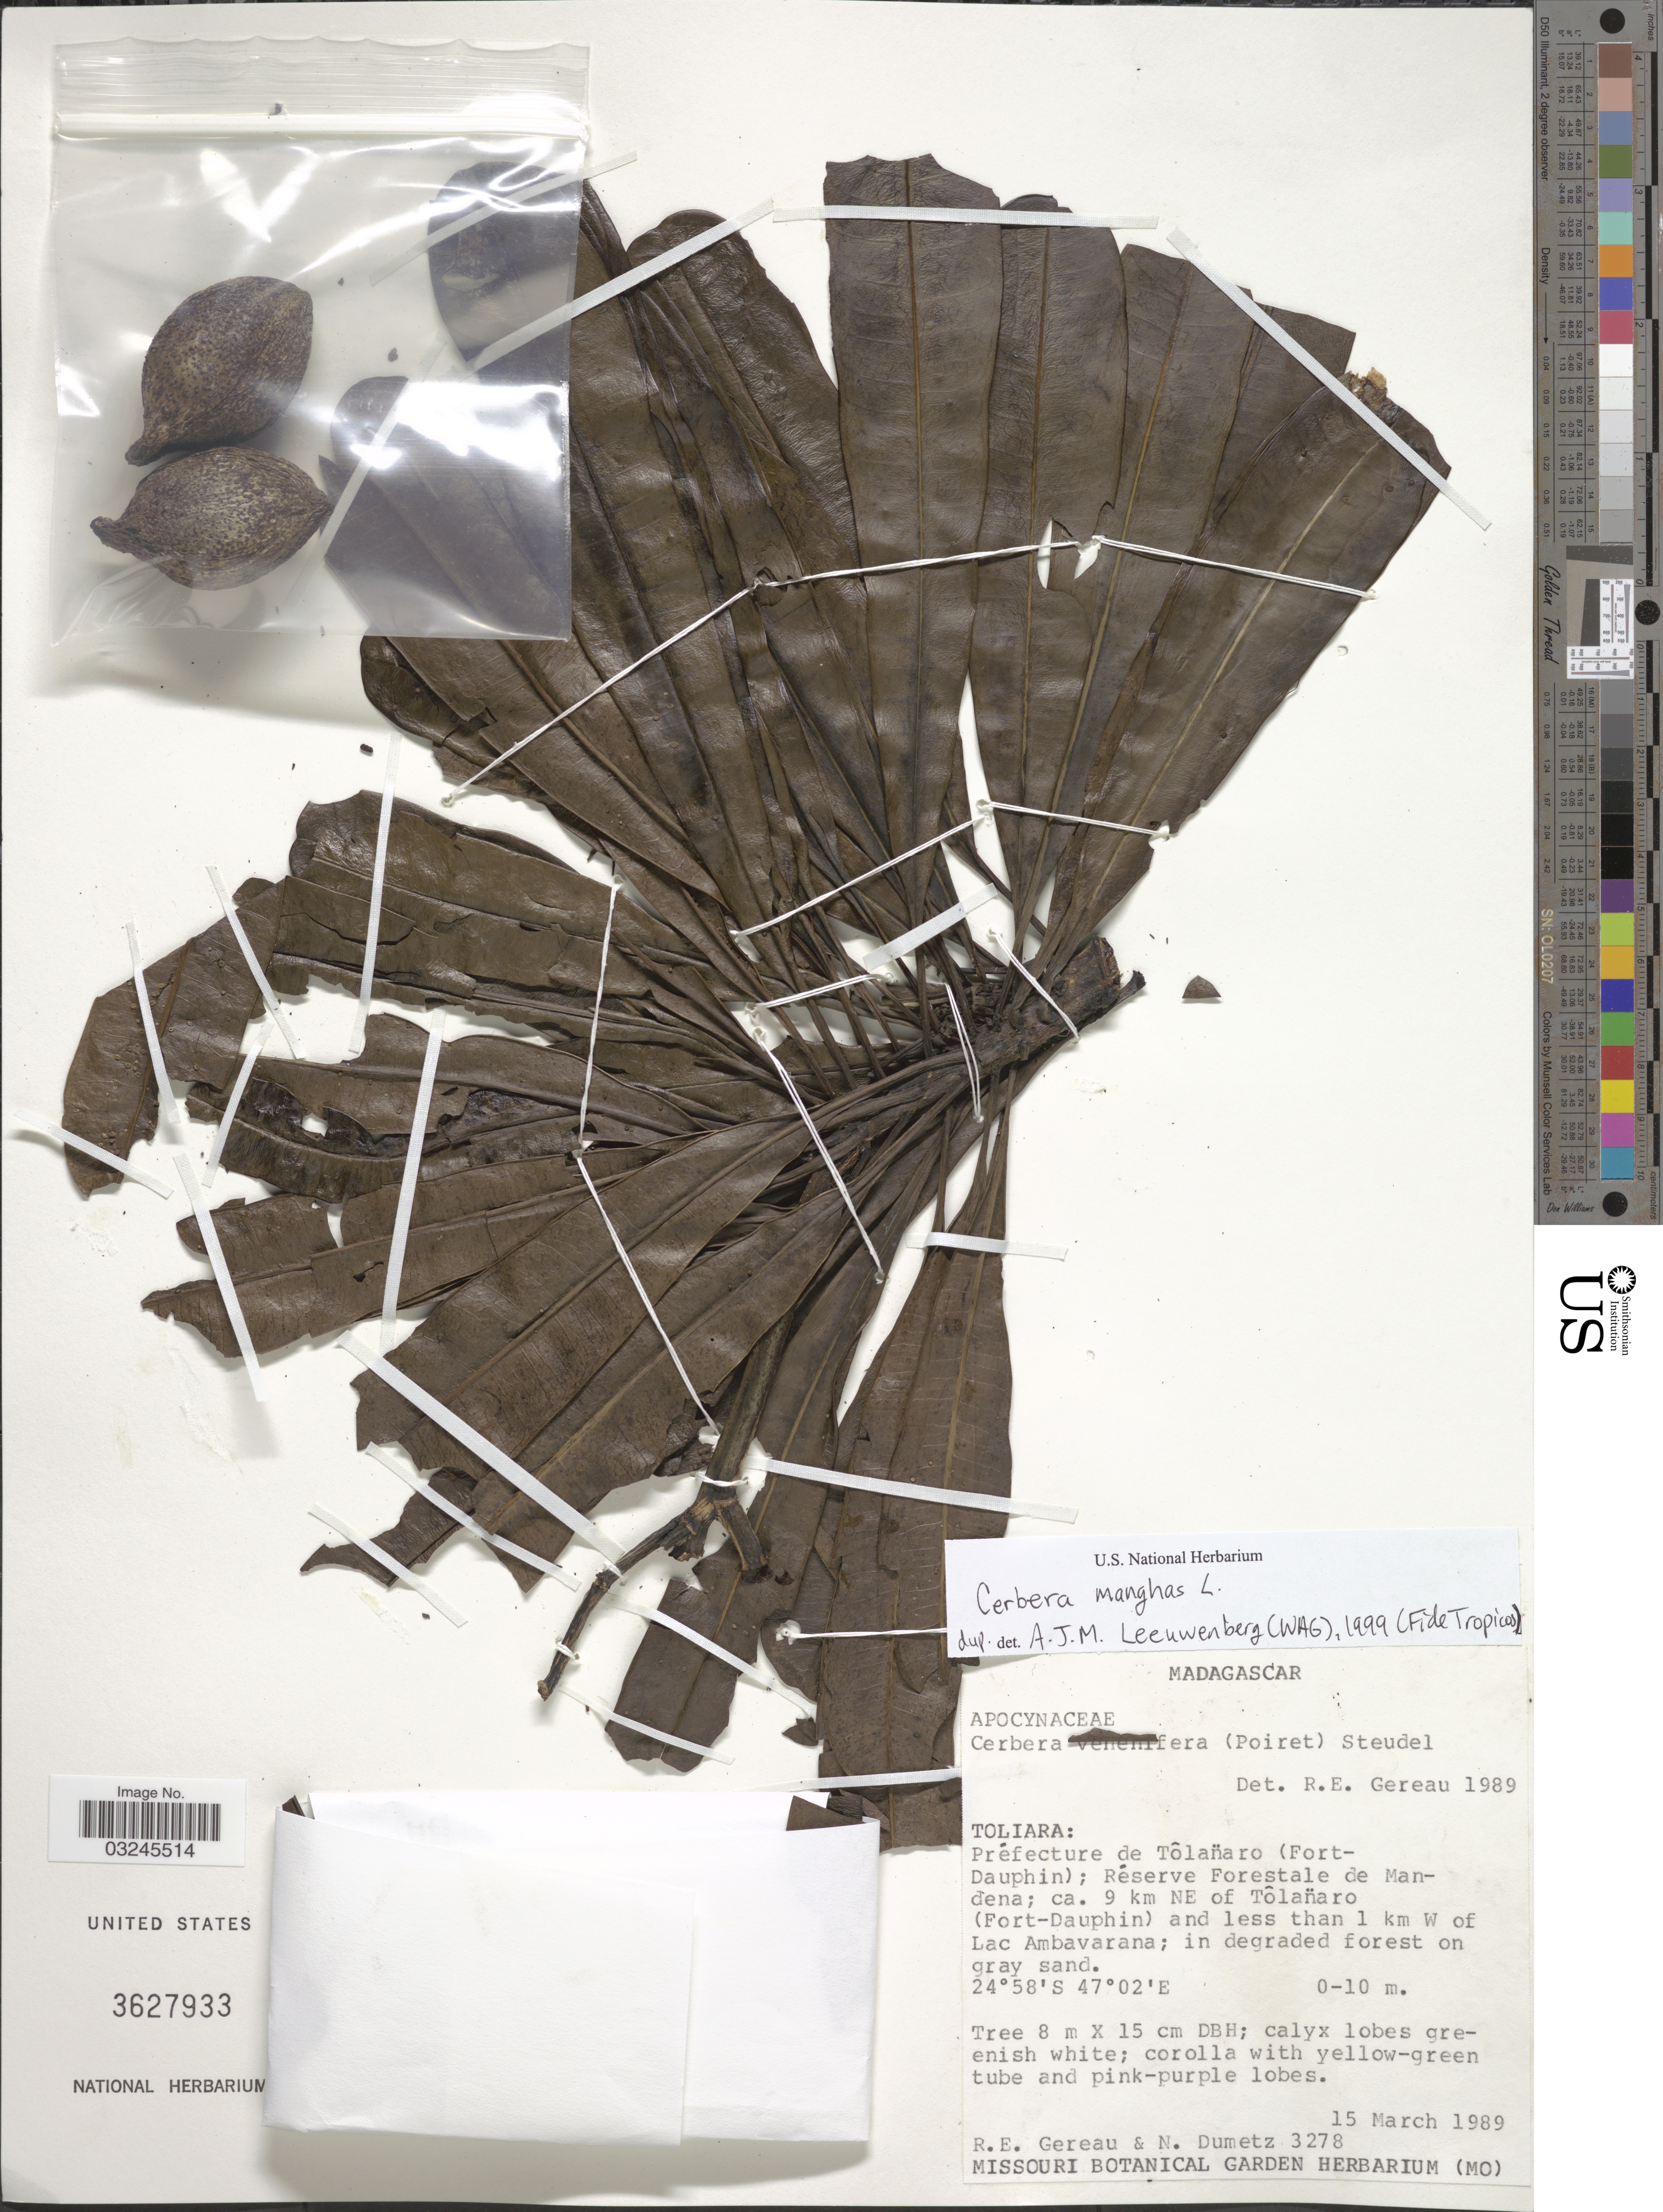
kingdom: Plantae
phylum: Tracheophyta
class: Magnoliopsida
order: Gentianales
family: Apocynaceae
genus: Cerbera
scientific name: Cerbera manghas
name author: L.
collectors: R. Gereau & N. Dumetz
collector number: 3278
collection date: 1989-03-15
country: Madagascar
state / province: Anosy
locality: Préfecture de Tôlanaro (Fort-Dauphin); Réserve Forestale de Mandena; ca. 9 km NE of Tôlanaro (Fort Dauphin) and less than 1 km W of Lac Ambavarana.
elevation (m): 0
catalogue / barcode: US 3627933